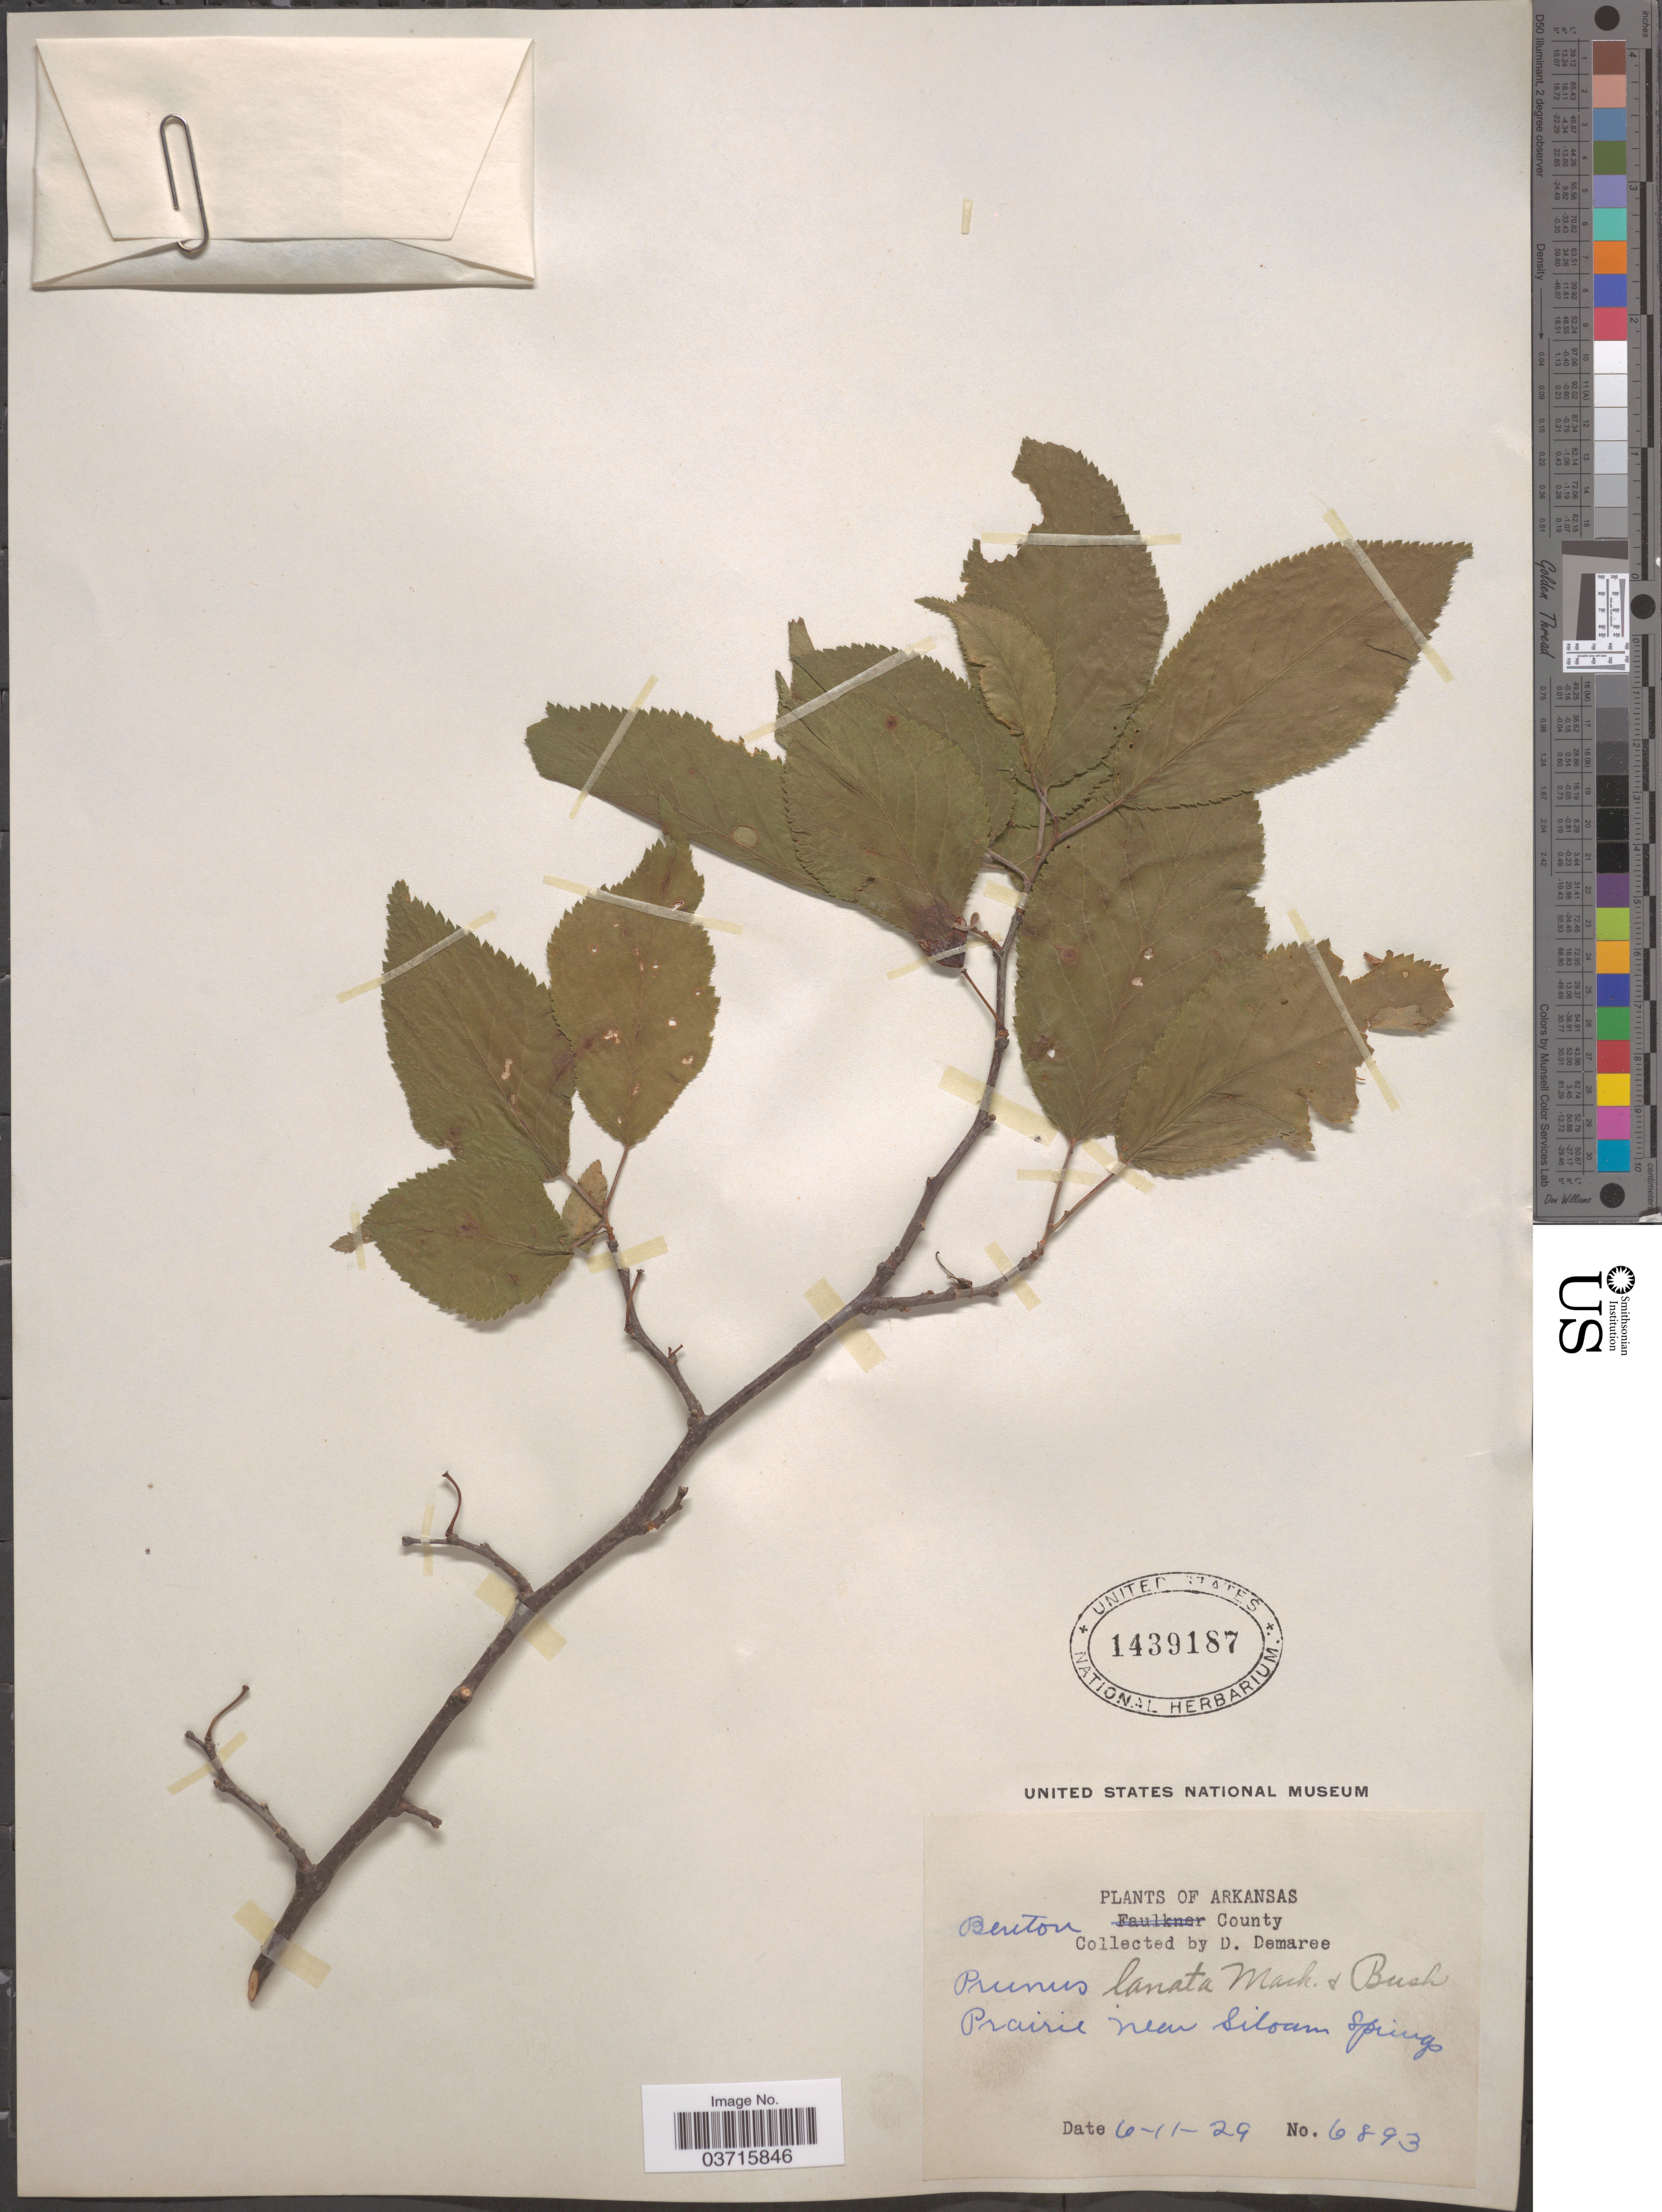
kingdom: Plantae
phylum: Tracheophyta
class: Magnoliopsida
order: Rosales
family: Rosaceae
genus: Prunus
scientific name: Prunus lanata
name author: (Sudw.) Mack. & Bush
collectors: D. Demaree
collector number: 6893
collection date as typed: Transcribed d/m/y: 11/6/29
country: United States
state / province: Arkansas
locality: Benton County. Prairie near Siloam Springs.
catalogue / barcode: US 1439187